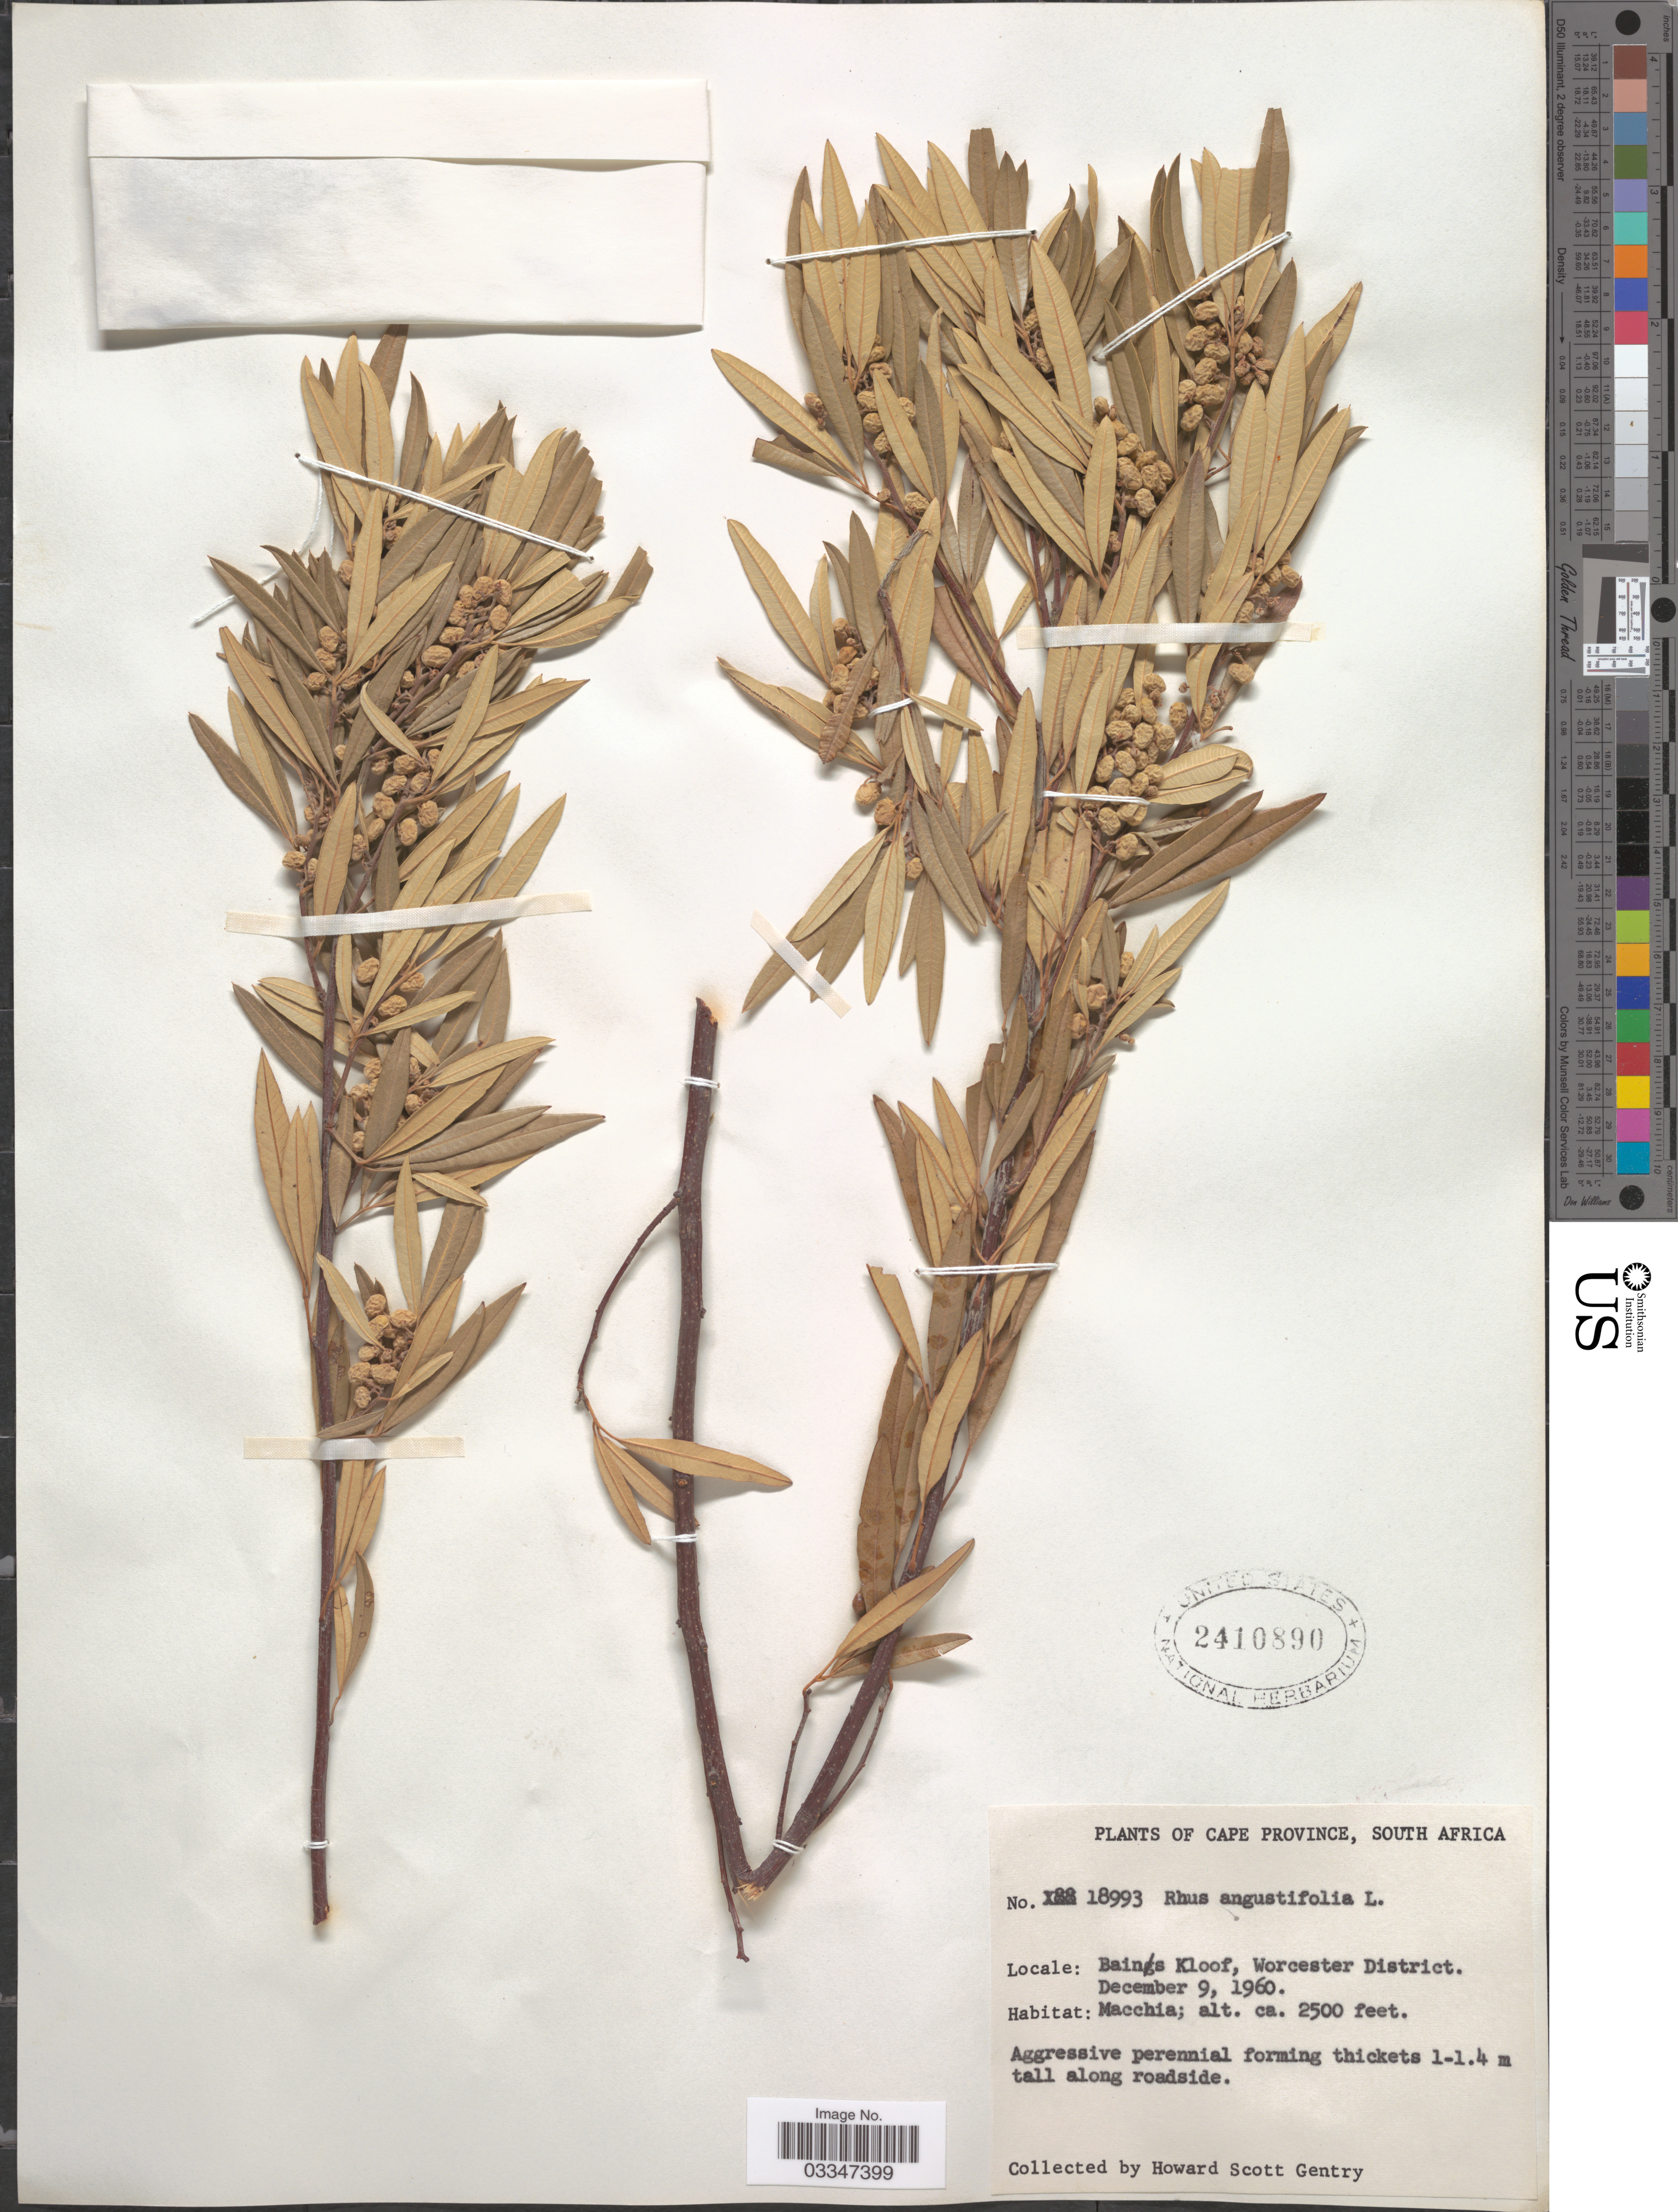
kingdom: Plantae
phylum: Tracheophyta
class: Magnoliopsida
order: Sapindales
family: Anacardiaceae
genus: Rhus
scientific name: Rhus angustifolia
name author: L.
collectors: H. S. Gentry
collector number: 18993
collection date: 1960-12-09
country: South Africa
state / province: Western Cape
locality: Bains Kloof, Worcester District.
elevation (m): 762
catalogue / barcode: US 2410890